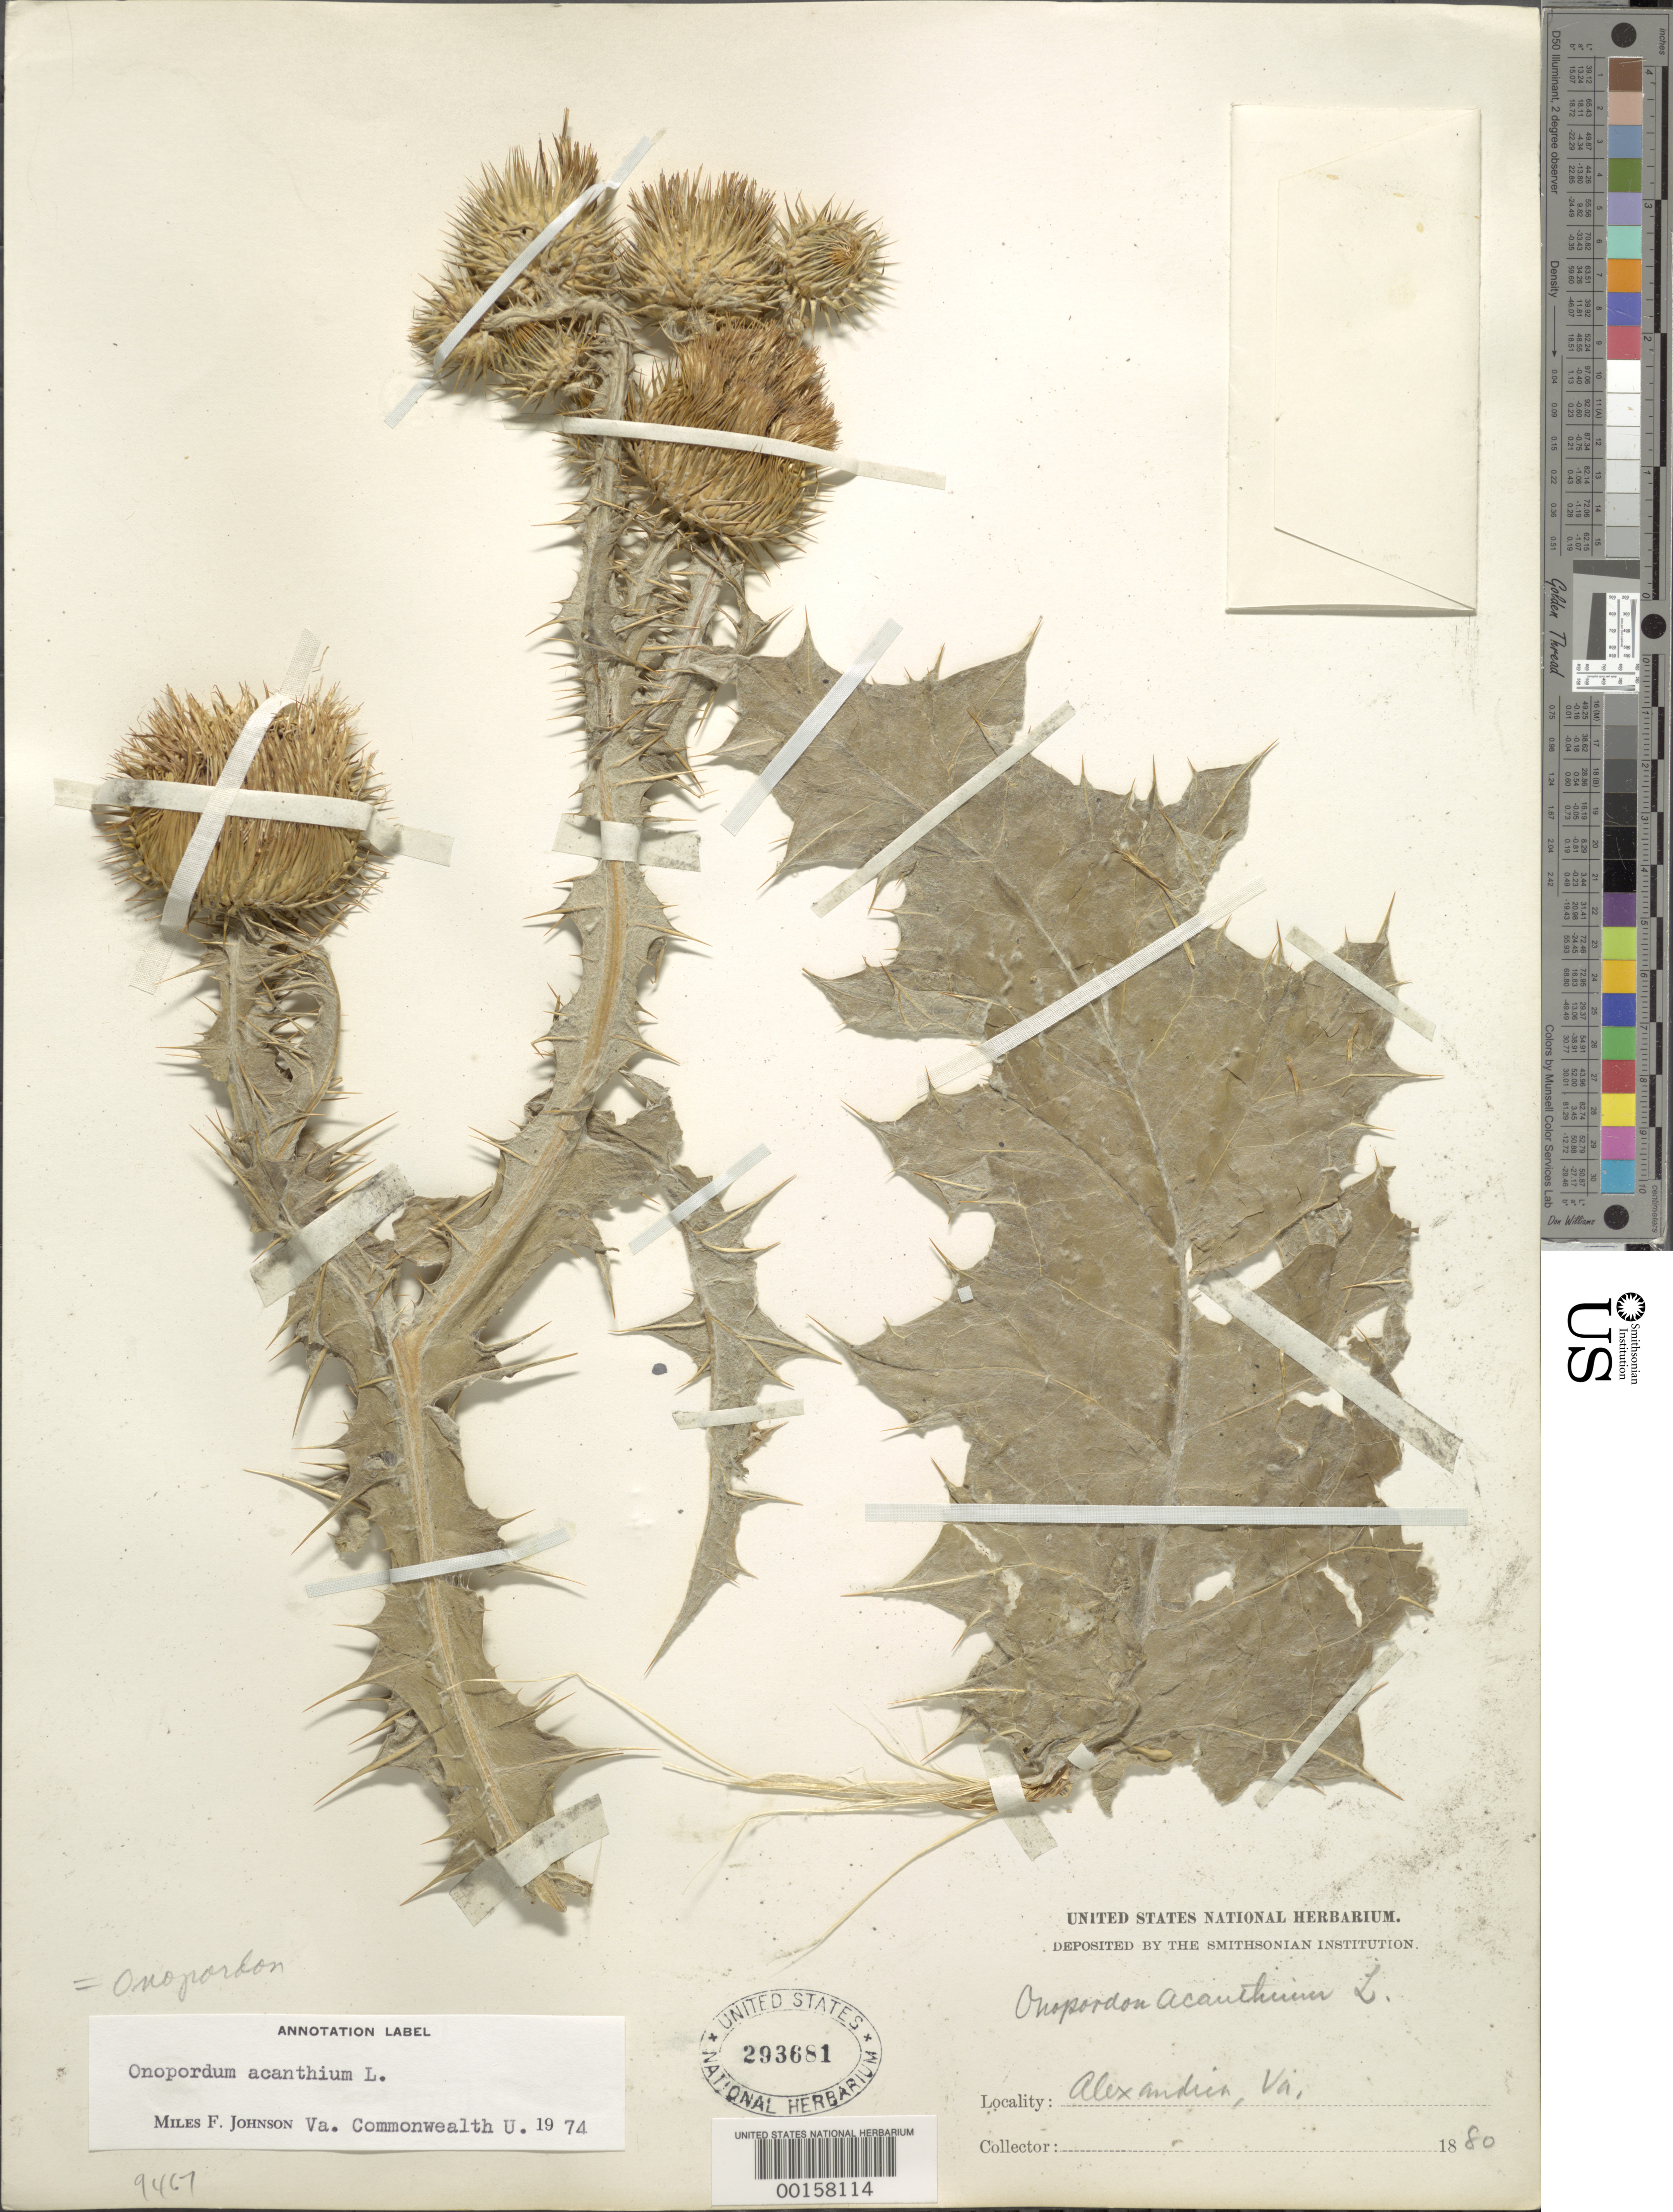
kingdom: Plantae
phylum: Tracheophyta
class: Magnoliopsida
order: Asterales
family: Asteraceae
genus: Onopordum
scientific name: Onopordum acanthium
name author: L.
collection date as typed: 1880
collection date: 1880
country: United States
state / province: Virginia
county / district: City of Alexandria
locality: Alexandria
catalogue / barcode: US 293681